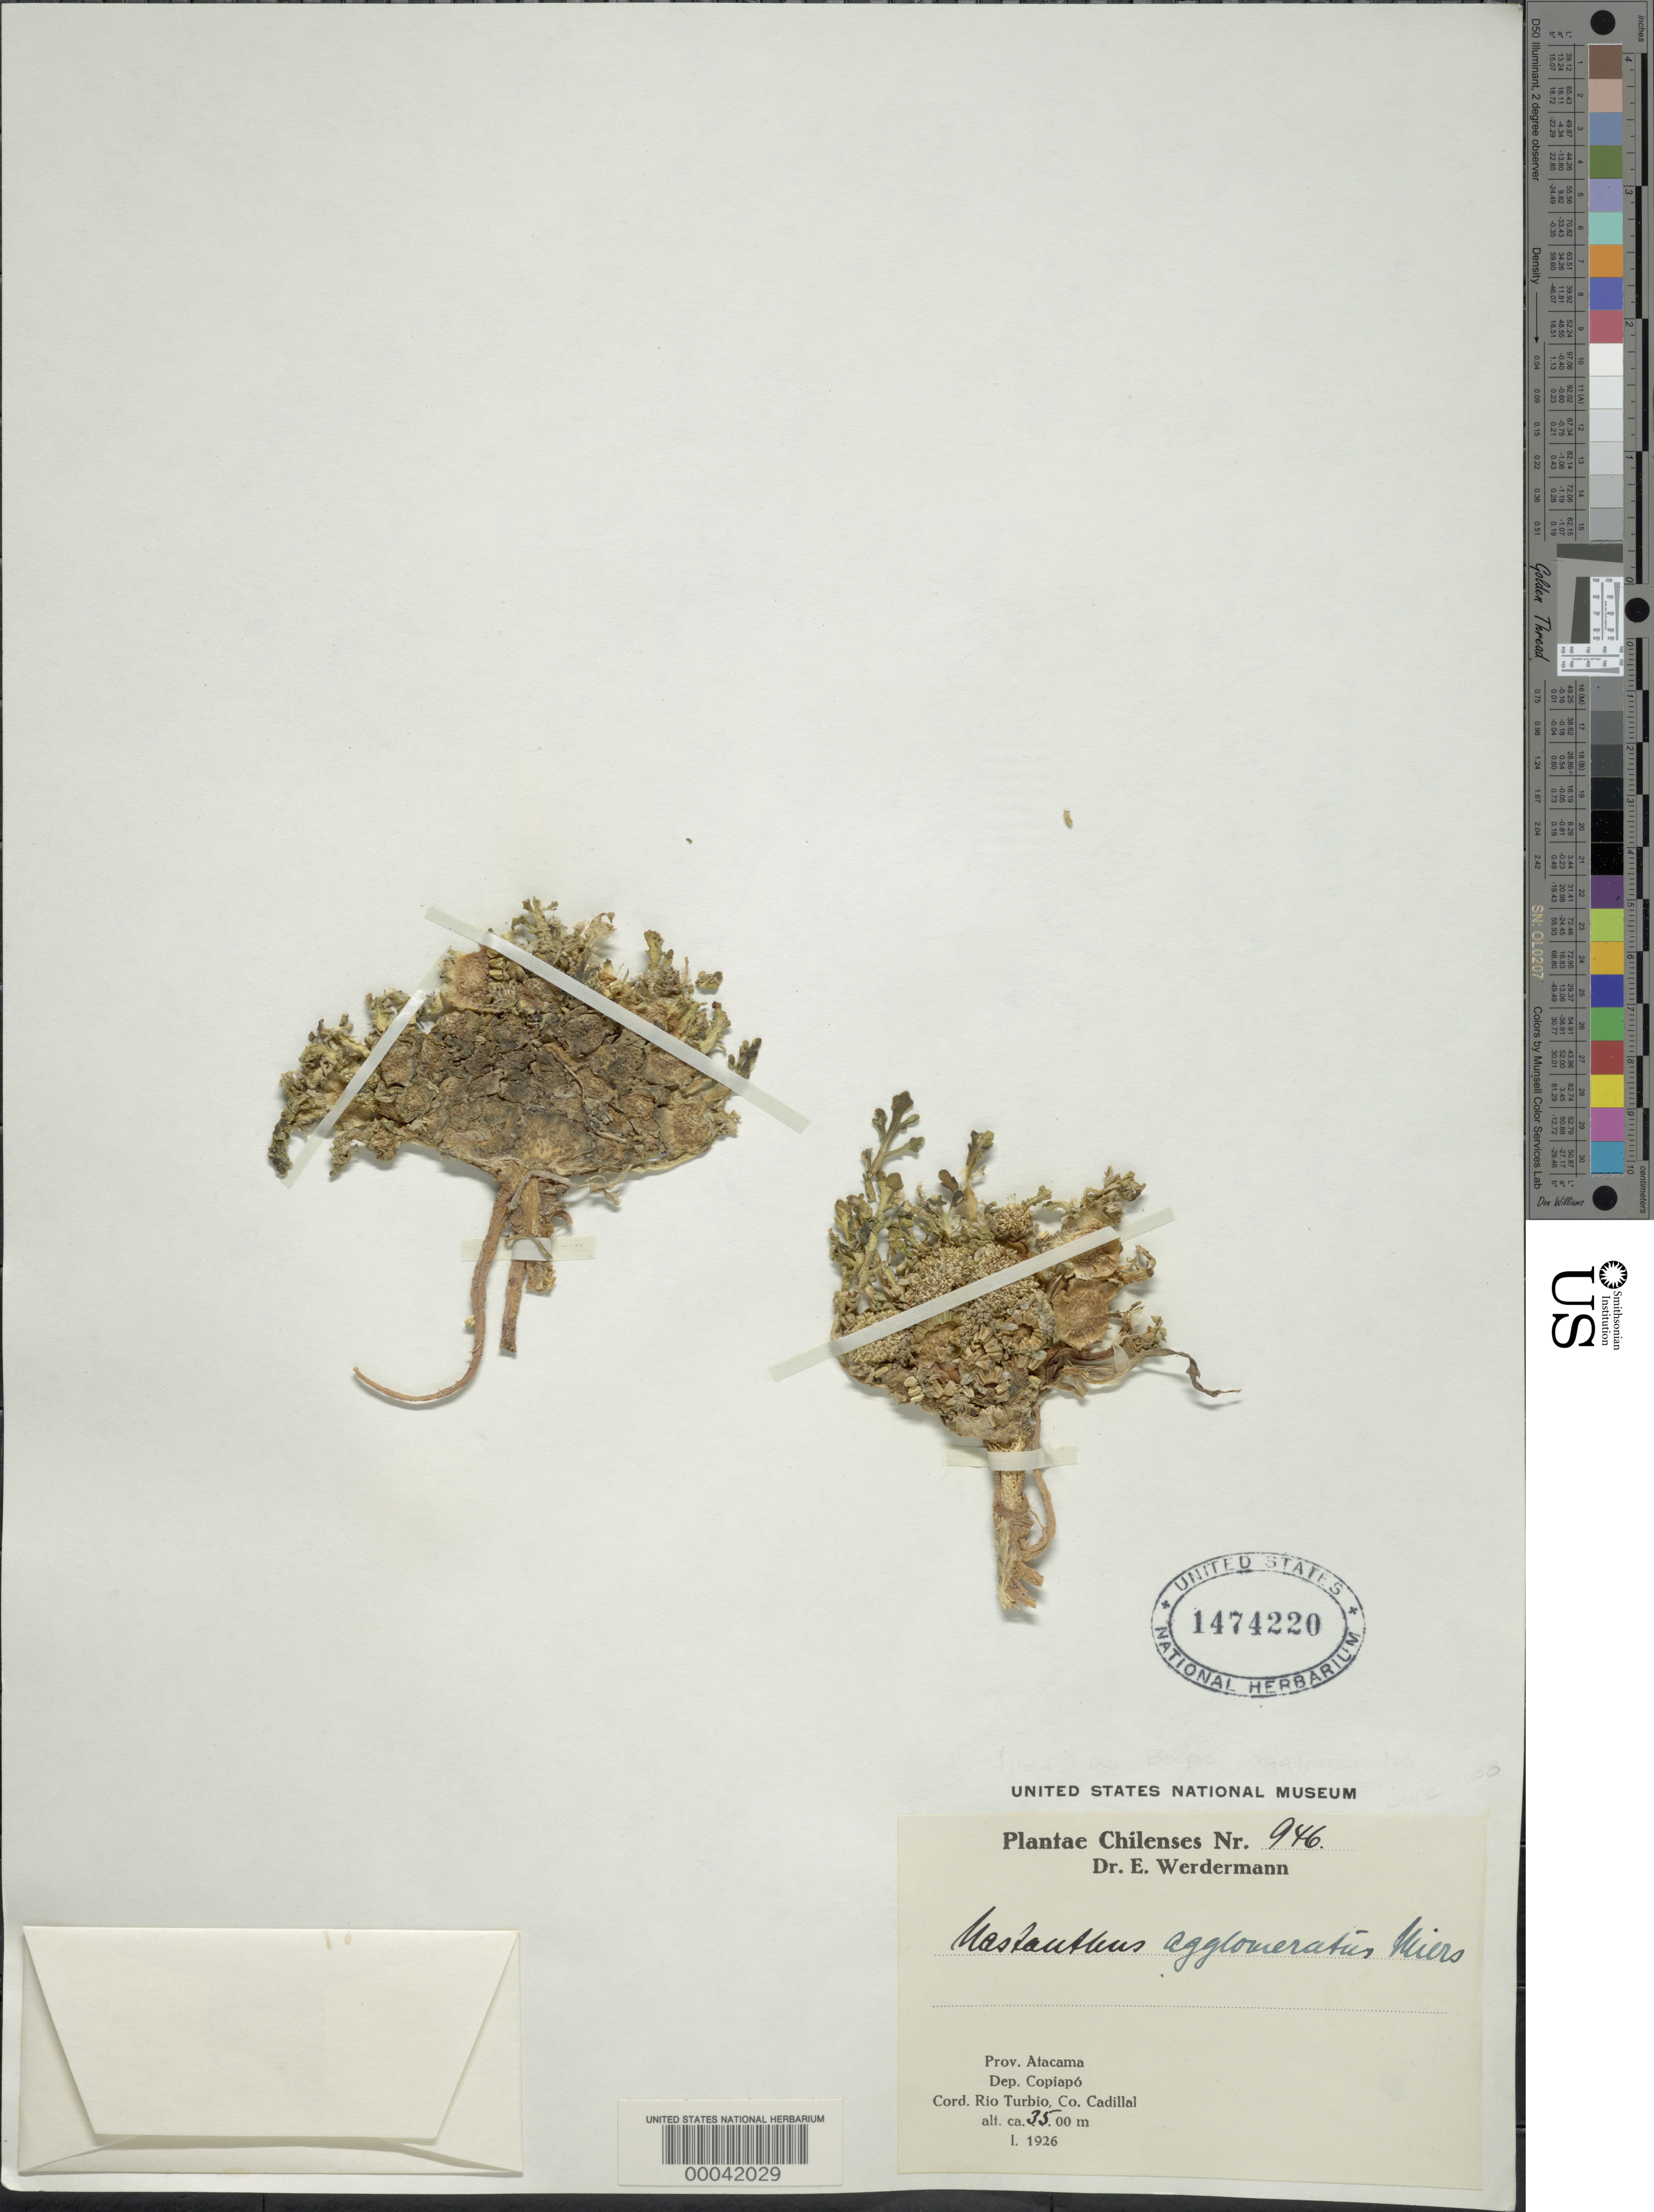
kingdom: Plantae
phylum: Tracheophyta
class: Magnoliopsida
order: Asterales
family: Calyceraceae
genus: Boopis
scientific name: Boopis agglomerata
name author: (Miers) Hauman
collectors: E. Werdermann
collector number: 946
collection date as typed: Jan 1926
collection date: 1926-01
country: Chile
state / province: Atacama (III)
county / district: Copiapó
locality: Cord. Rio Turbio, Co. Cadillal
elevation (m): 3500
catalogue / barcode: US 1474220